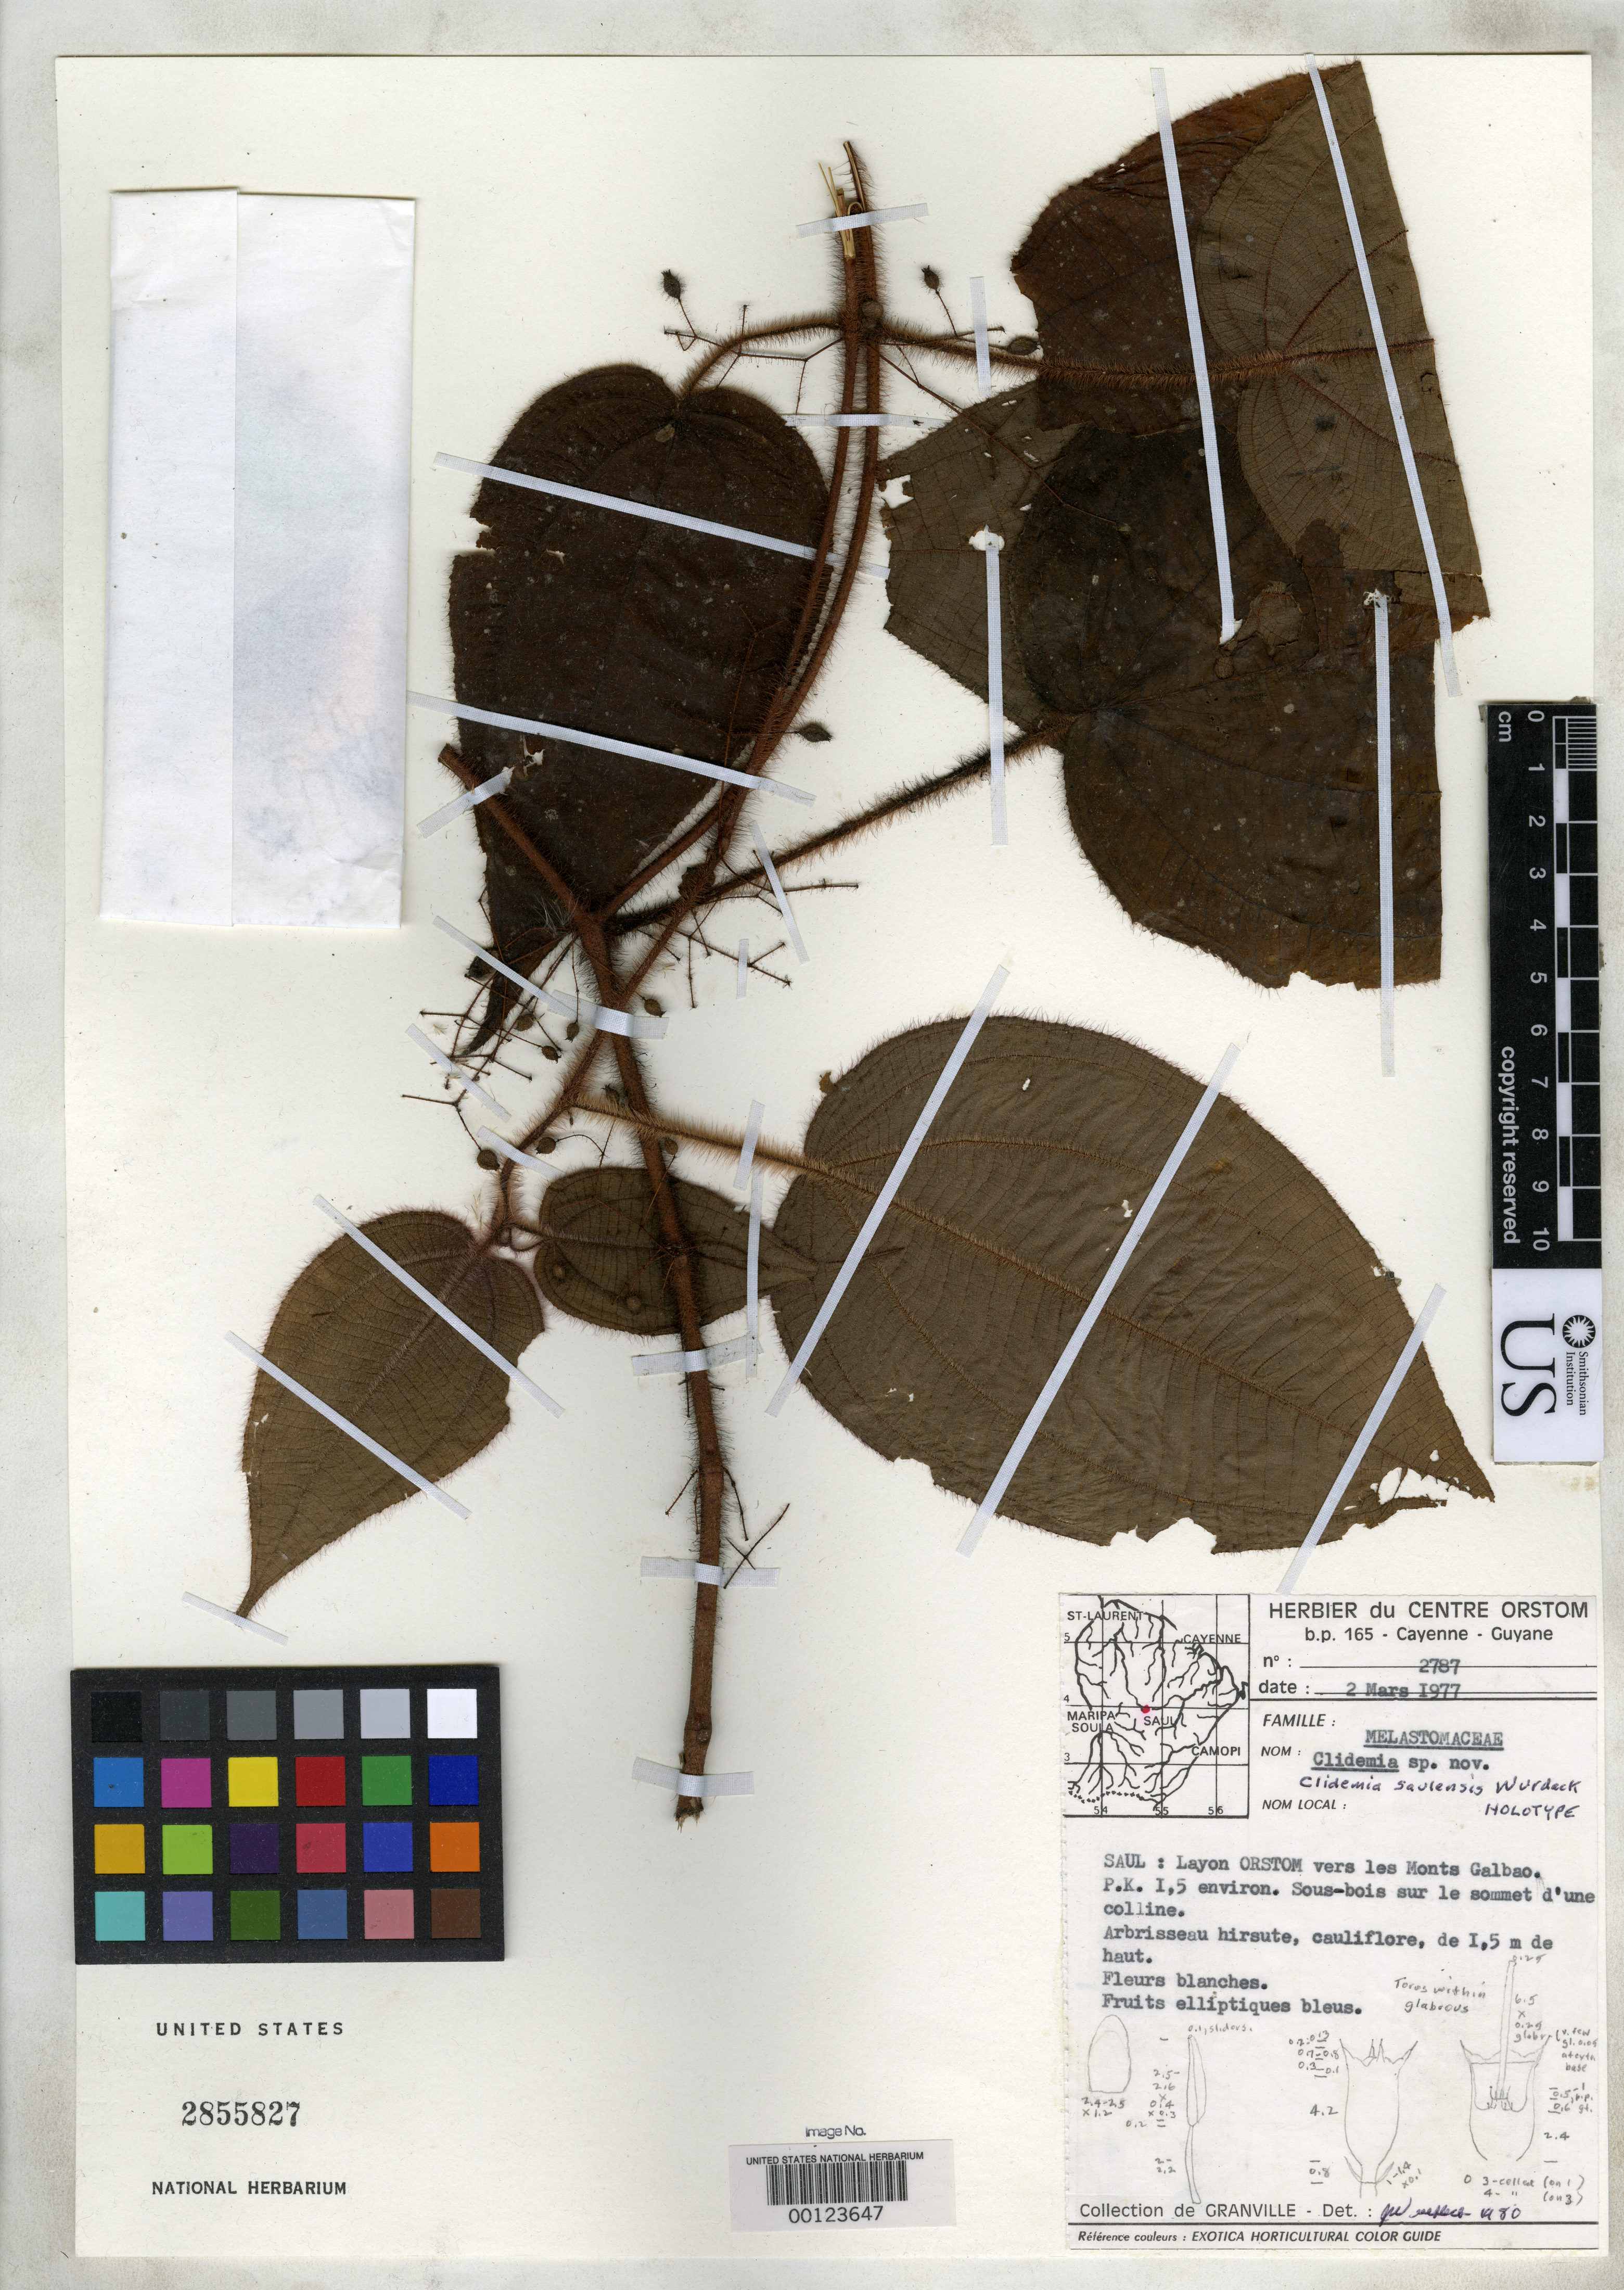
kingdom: Plantae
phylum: Tracheophyta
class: Magnoliopsida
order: Myrtales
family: Melastomataceae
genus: Clidemia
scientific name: Clidemia saulensis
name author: Wurdack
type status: Holotype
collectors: J.-J. de Granville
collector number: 2787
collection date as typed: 02 Mar 1977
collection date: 1977-03-02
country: French Guiana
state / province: Inini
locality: Saul to Monts Galbao.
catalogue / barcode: US 2855827